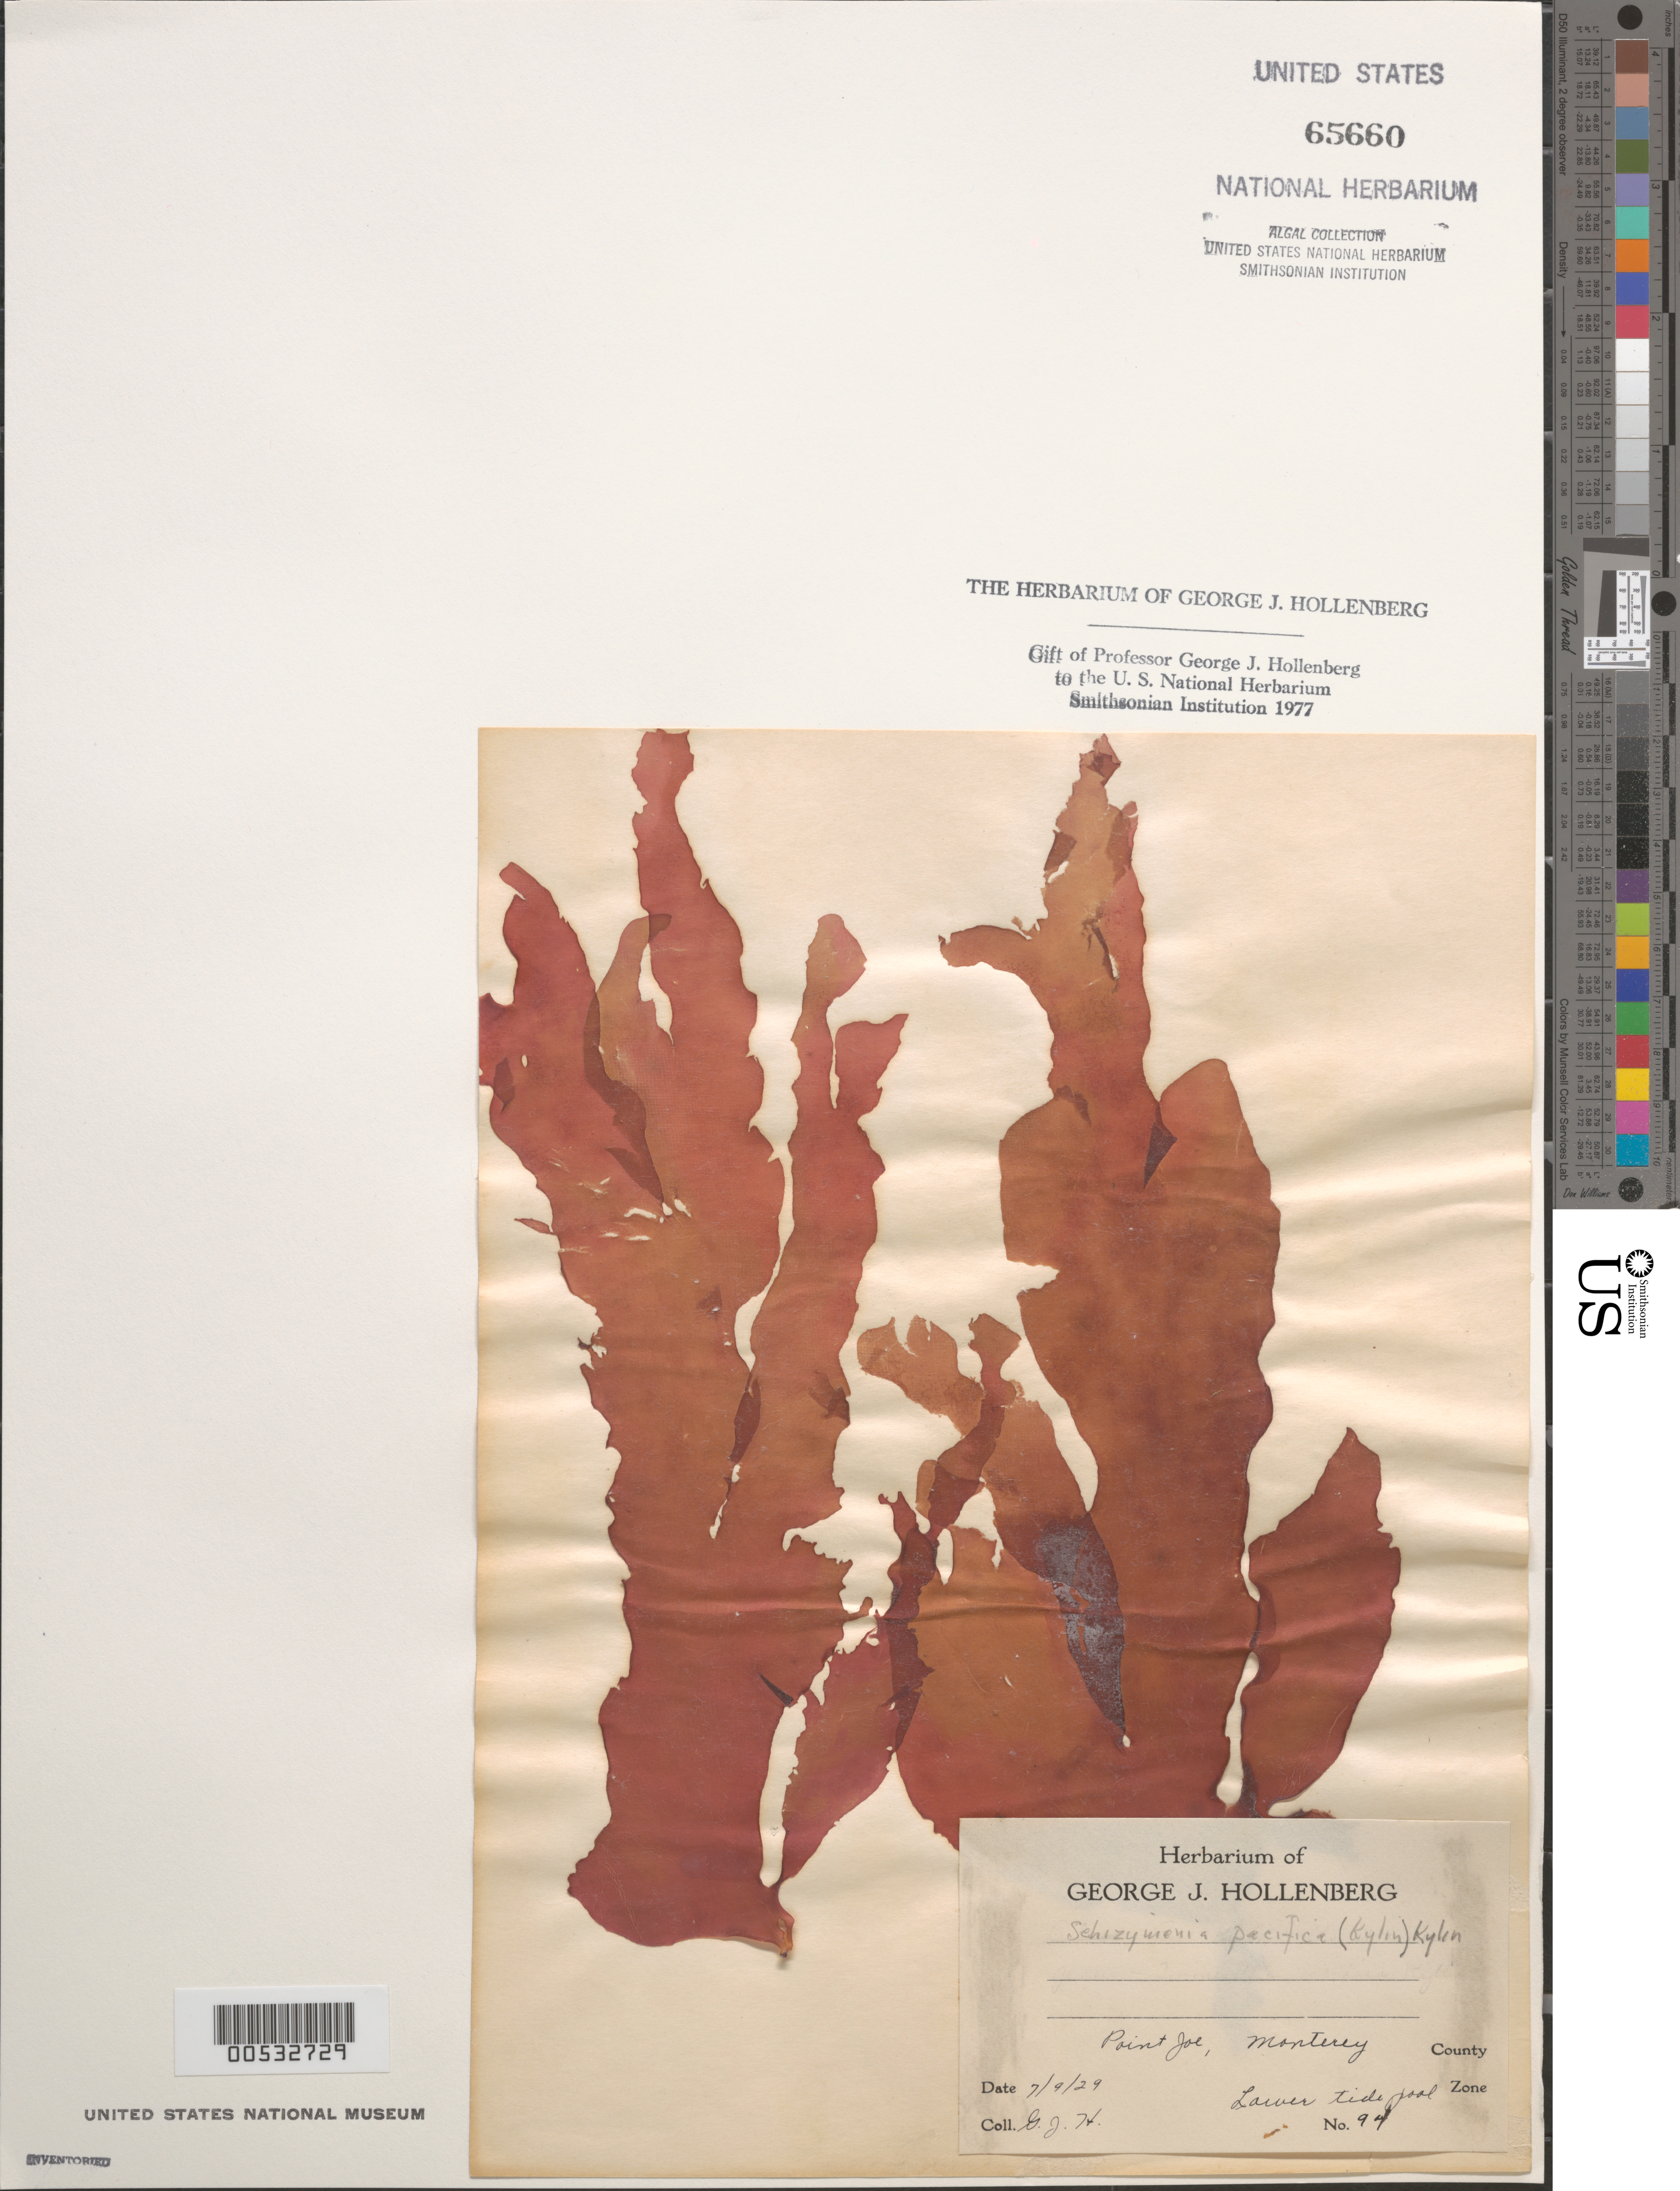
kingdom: Plantae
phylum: Rhodophyta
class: Florideophyceae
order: Nemastomatales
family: Schizymeniaceae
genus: Schizymenia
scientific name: Schizymenia pacifica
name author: (Kylin) Kylin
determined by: Hollenberg, George J.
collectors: G. Hollenberg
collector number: GJH 94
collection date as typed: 09 Jul 1929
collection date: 1929-07-09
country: United States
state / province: California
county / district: Monterey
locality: Point Joe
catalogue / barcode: US 65660